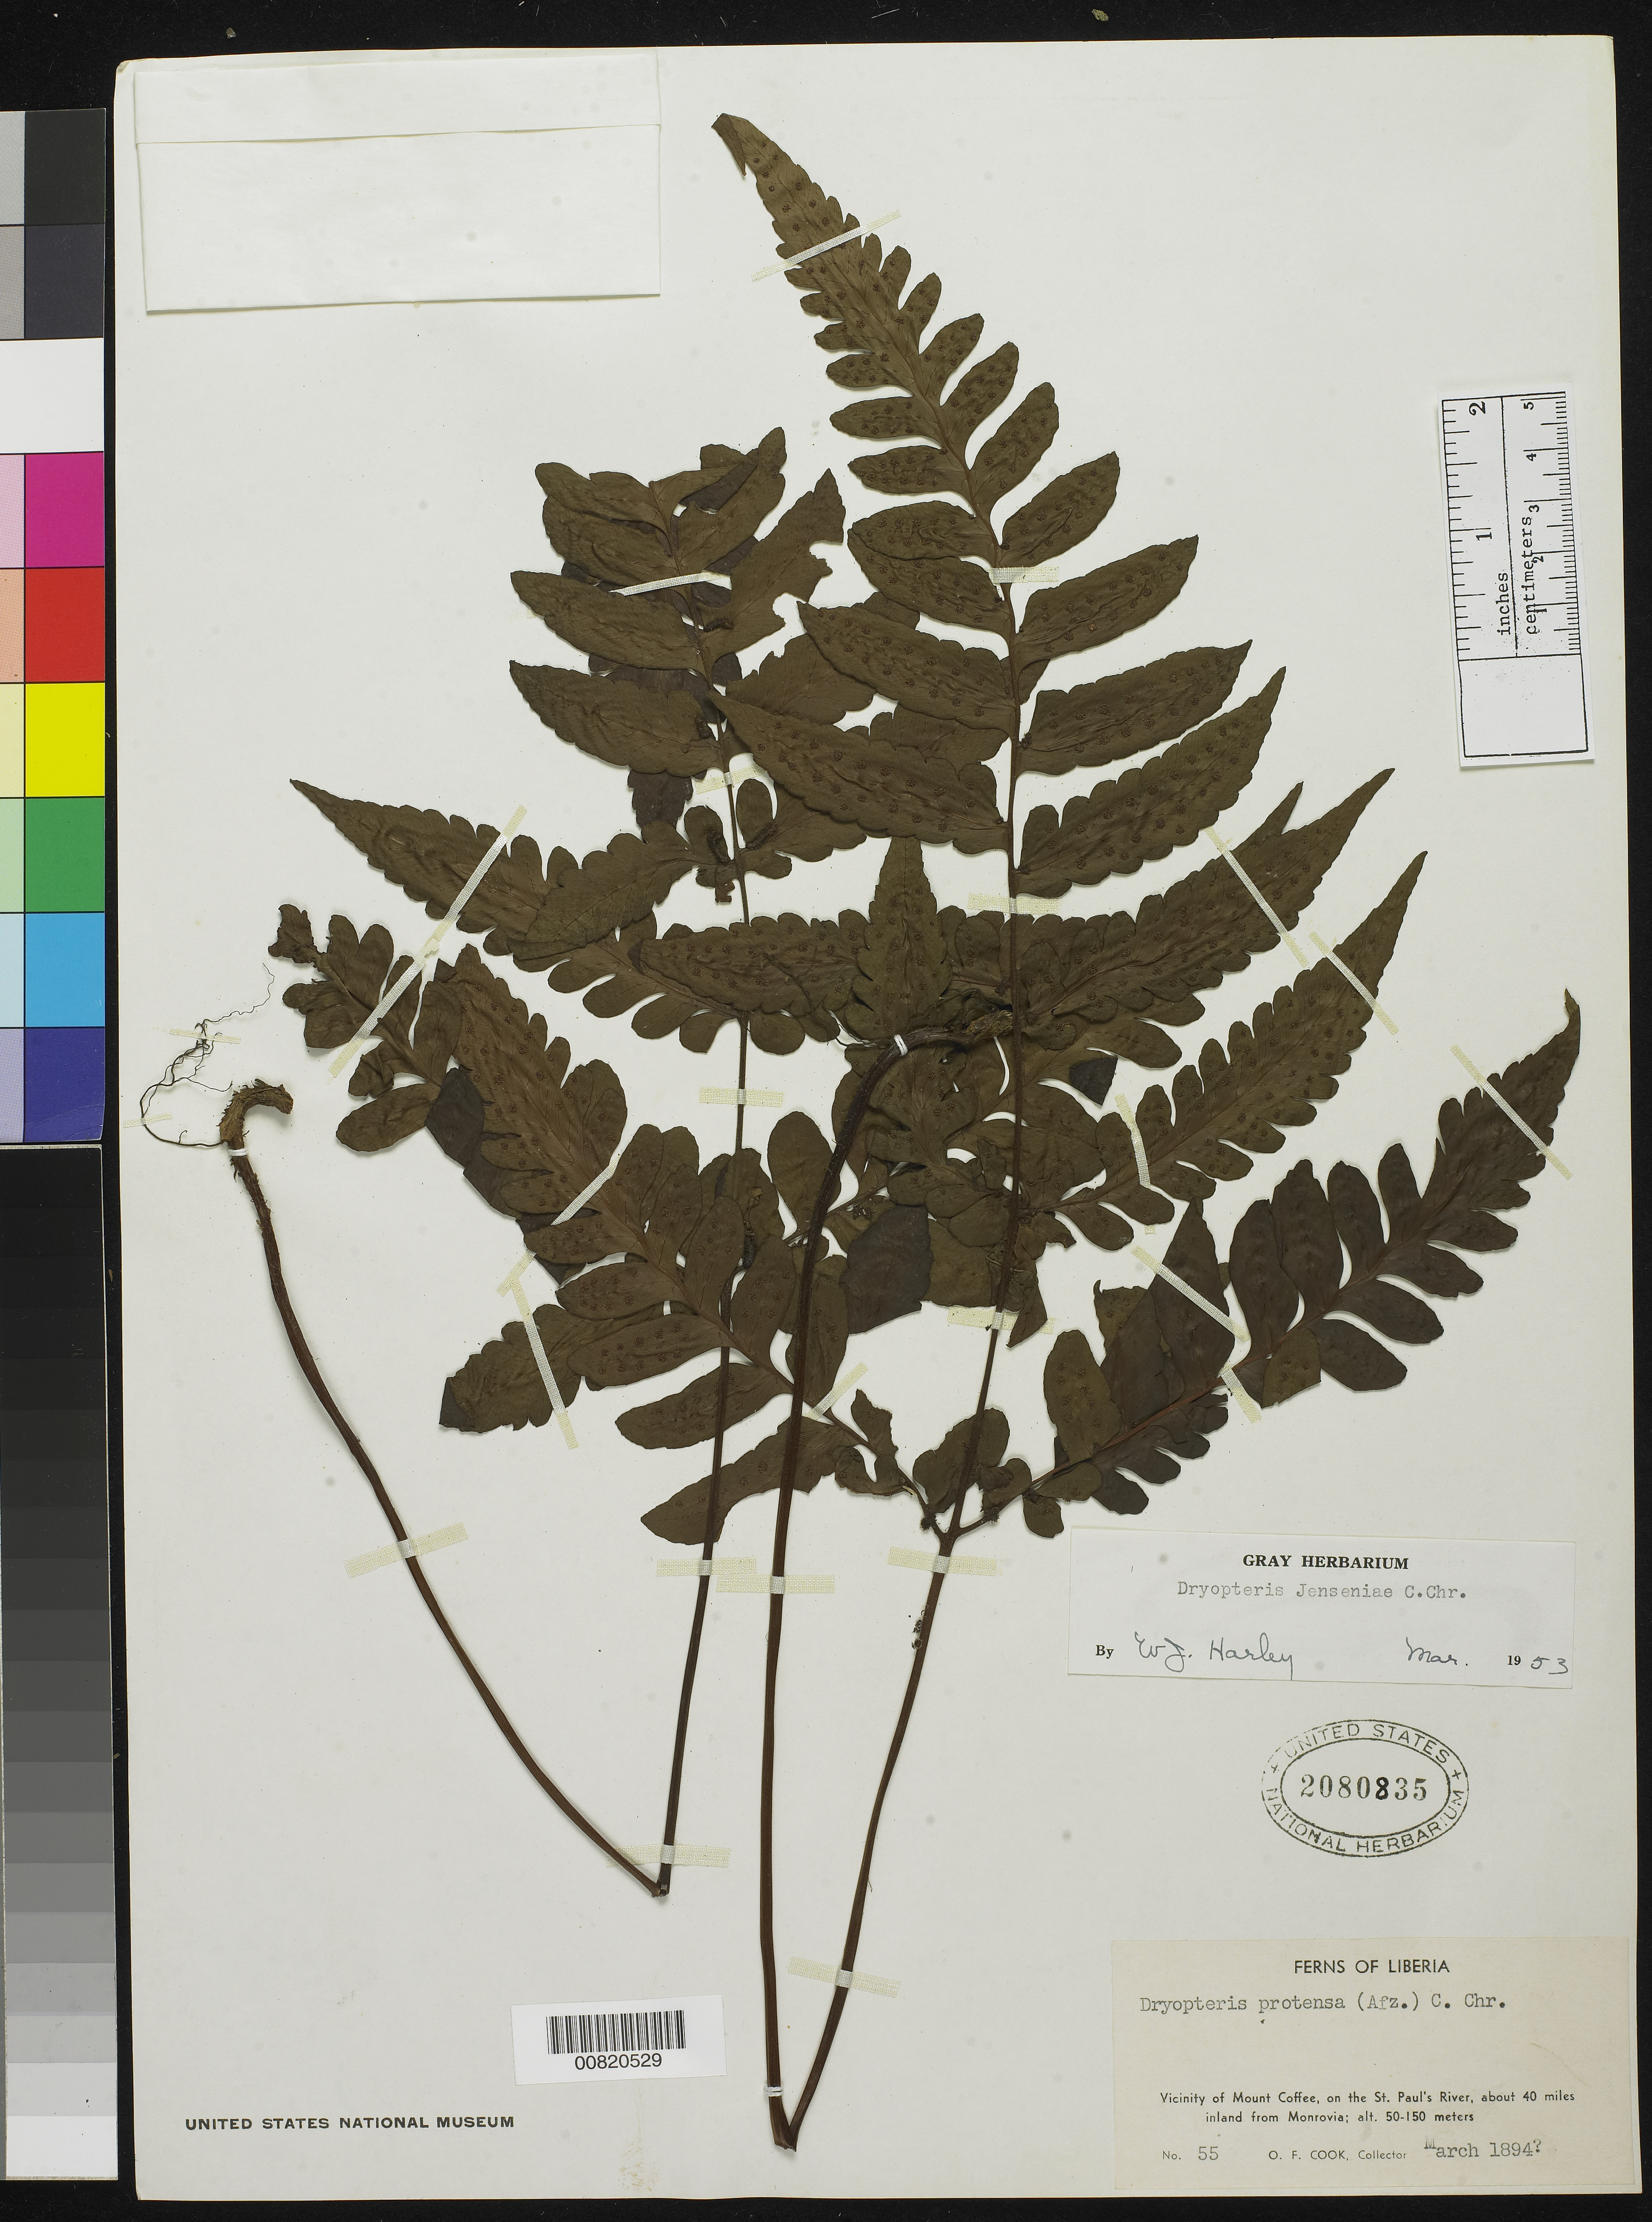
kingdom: Plantae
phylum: Tracheophyta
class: Polypodiopsida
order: Polypodiales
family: Tectariaceae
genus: Triplophyllum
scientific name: Triplophyllum jenseniae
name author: (C. Chr.)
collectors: O. F. Cook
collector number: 55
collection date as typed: Mar 1894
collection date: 1894-03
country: Liberia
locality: Vicinity of Mt. Coffee, on the St. Paul's River, about 40 miles inland from Monrovia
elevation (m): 50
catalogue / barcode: US 2080835